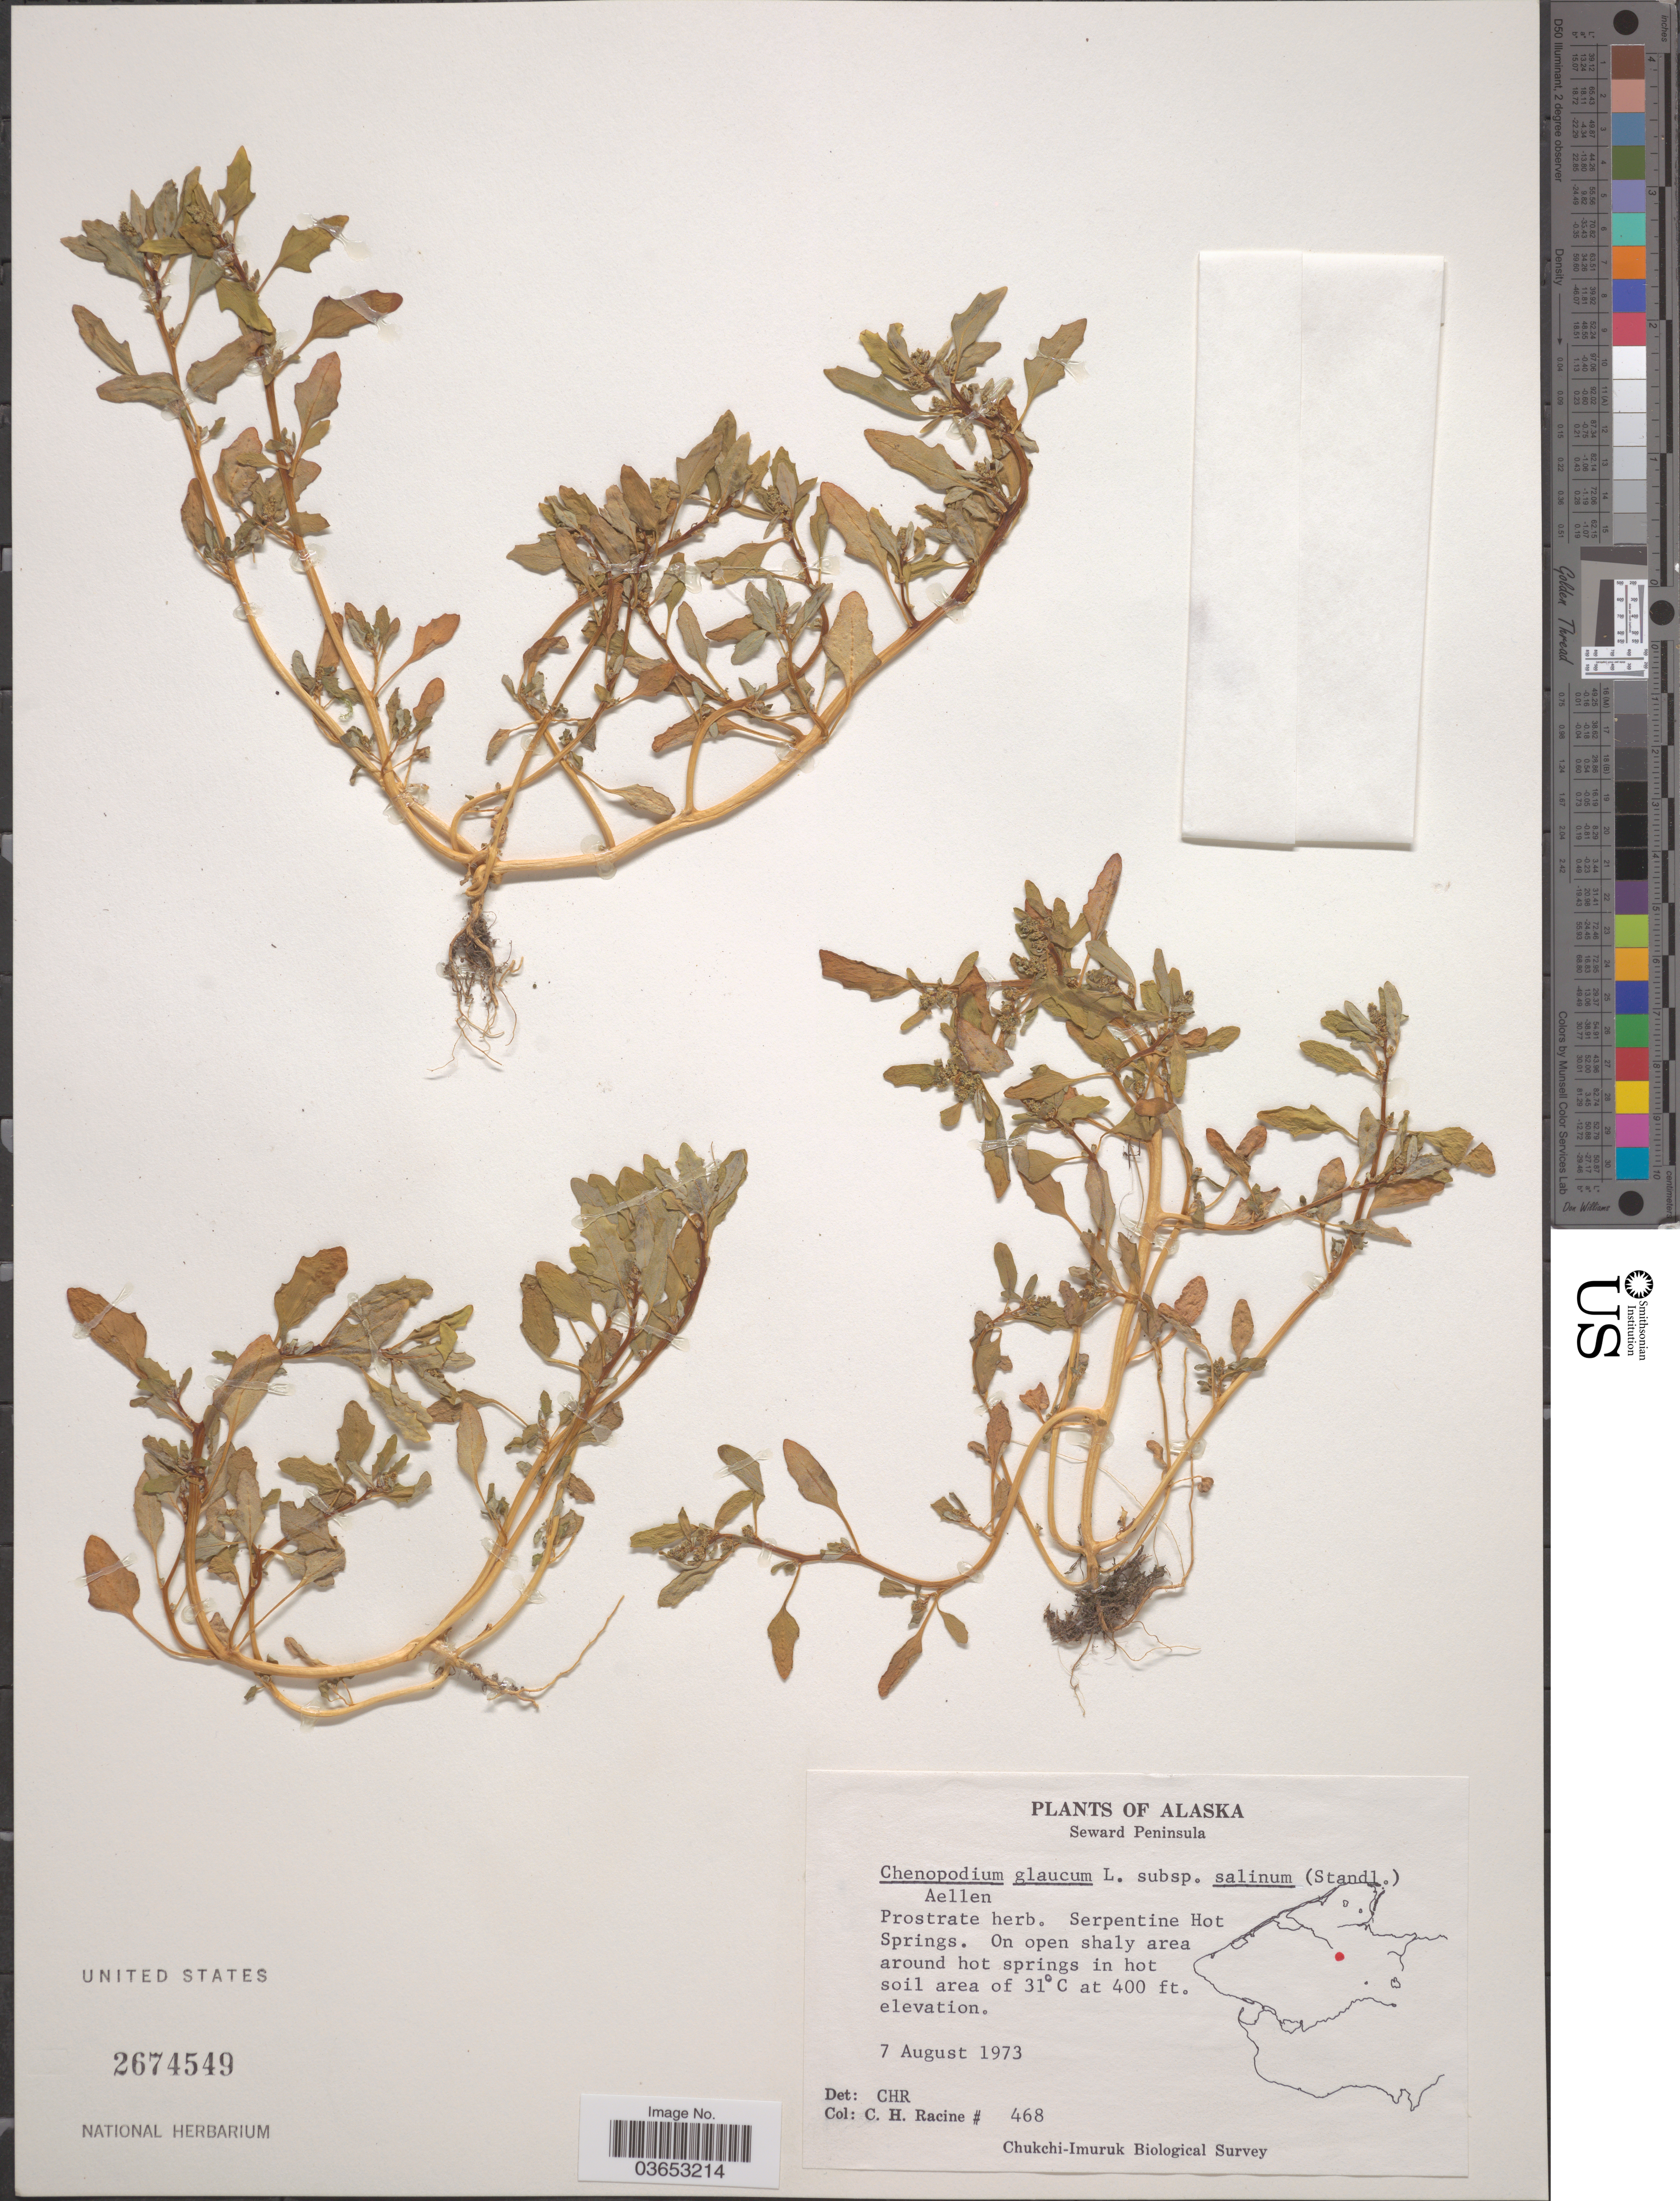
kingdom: Plantae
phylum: Tracheophyta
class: Magnoliopsida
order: Caryophyllales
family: Amaranthaceae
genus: Chenopodium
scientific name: Chenopodium glaucum var. pulchrum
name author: Aellen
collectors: C. Racine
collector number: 468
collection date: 1973-08-07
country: United States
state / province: Alaska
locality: Seward Peninsula. Serpentine Hot Springs.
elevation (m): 122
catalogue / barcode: US 2674549